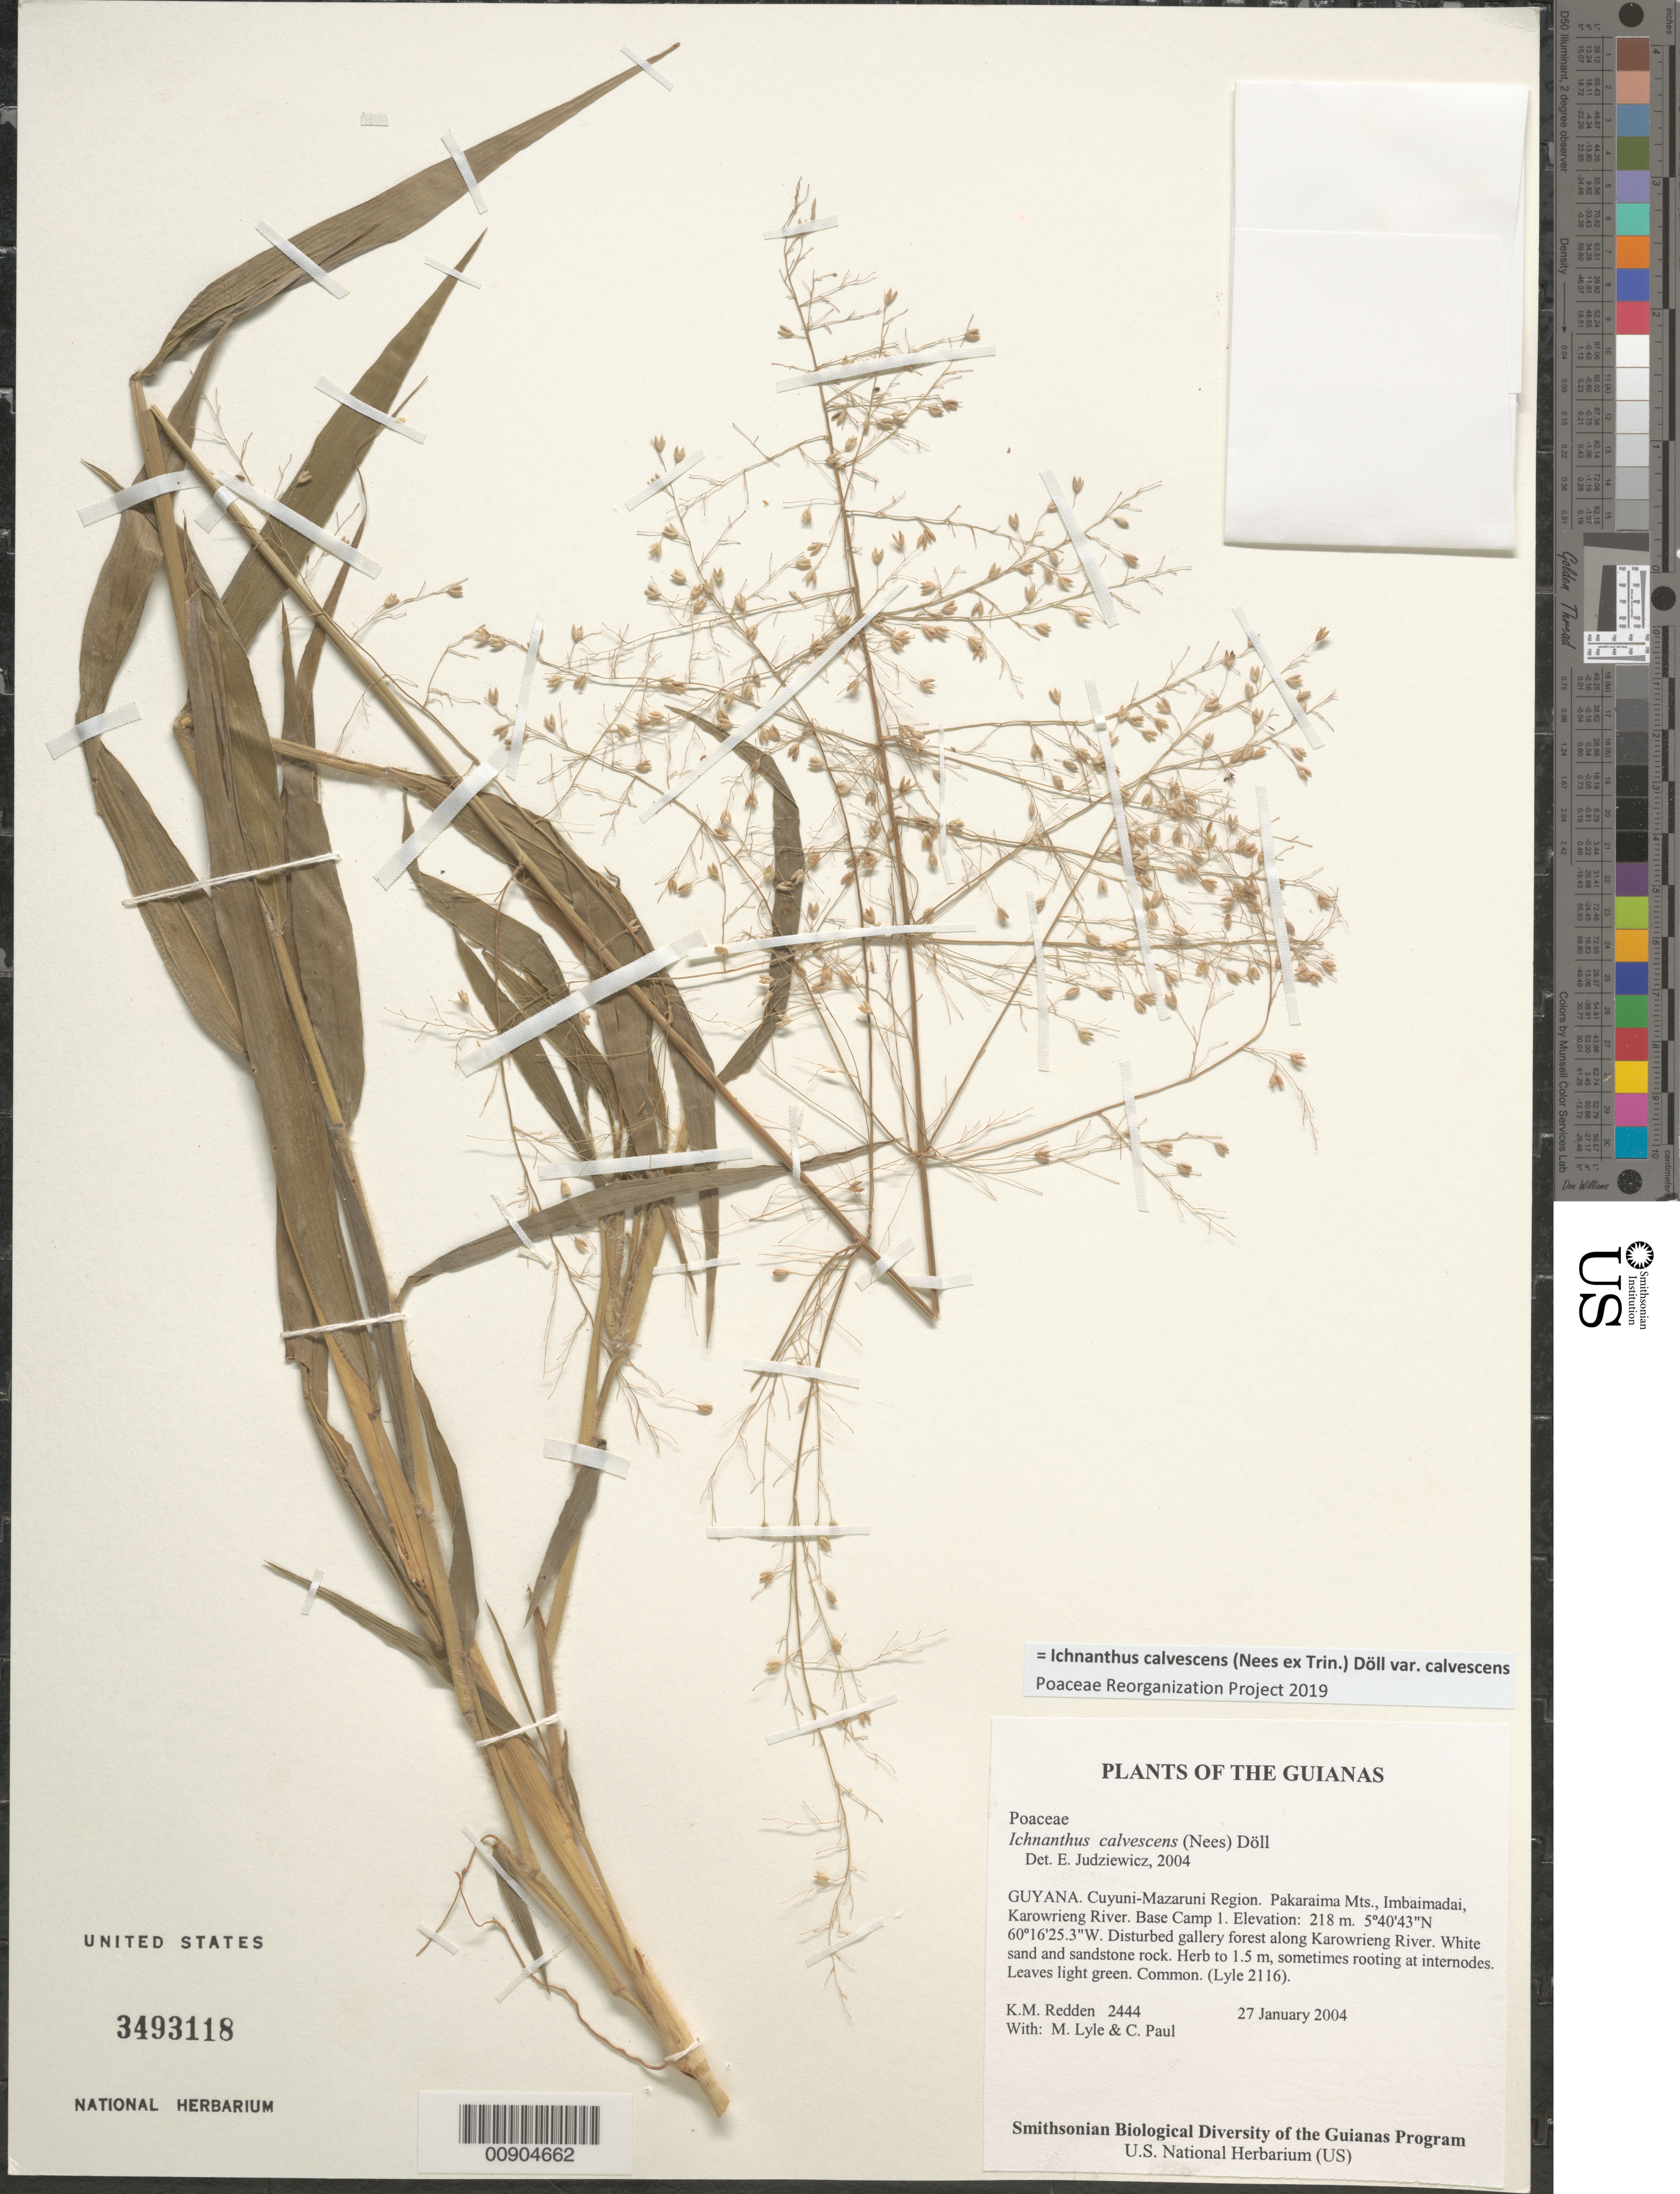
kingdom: Plantae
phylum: Tracheophyta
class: Liliopsida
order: Poales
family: Poaceae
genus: Ichnanthus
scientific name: Ichnanthus calvescens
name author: (Nees ex Trin.) Döll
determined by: Judziewicz, E. J.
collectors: K. M. Redden, M. Lyle & C. Paul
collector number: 2444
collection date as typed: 27 January 2004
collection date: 2004-01-27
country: Guyana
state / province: Cuyuni-Mazaruni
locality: Pakaraima Mts., Imbaimadai, Karowrieng River. Base Camp 1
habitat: Disturbed gallery forest along Karowrieng River. White sand and sandstone rock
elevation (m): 218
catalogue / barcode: US 3493118